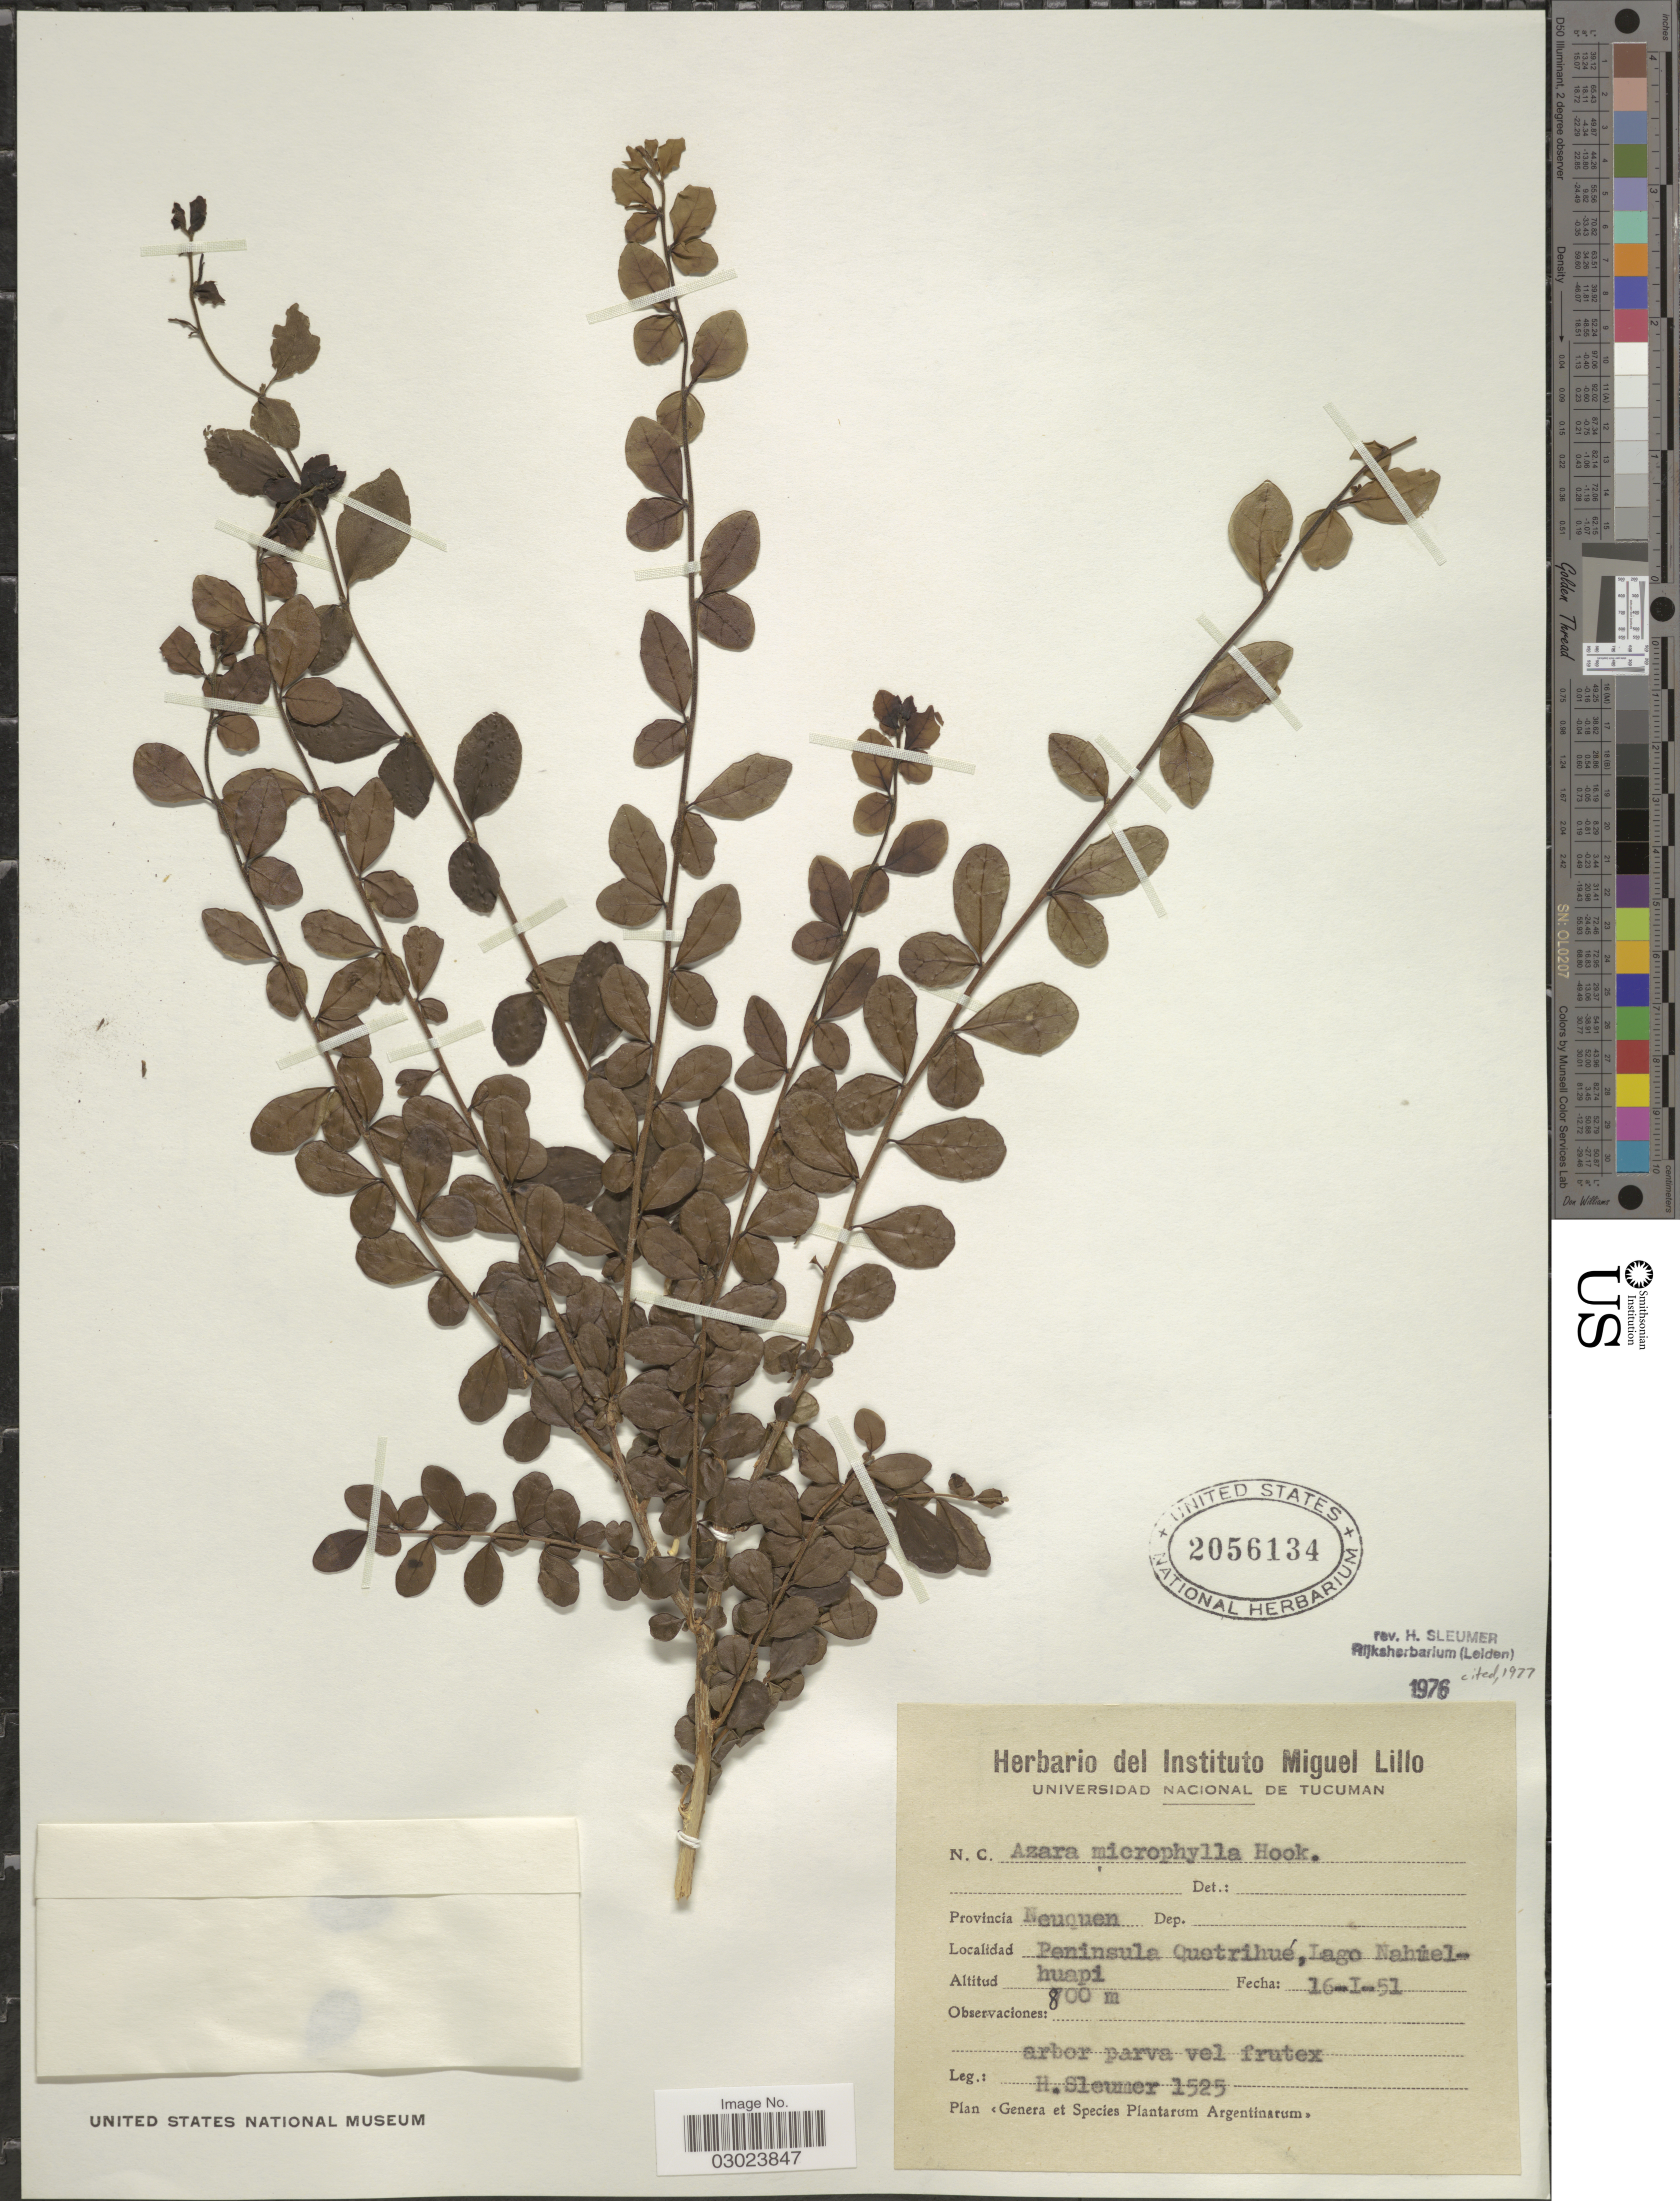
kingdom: Plantae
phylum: Tracheophyta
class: Magnoliopsida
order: Malpighiales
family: Salicaceae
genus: Azara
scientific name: Azara microphylla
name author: Hook. f.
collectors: H. O. Sleumer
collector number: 1525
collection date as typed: Transcribed d/m/y: 16/1/51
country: Argentina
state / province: Neuquen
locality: Peninsula Quetrilhué, Lago Nahmuelhuapi.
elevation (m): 800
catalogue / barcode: US 2056134